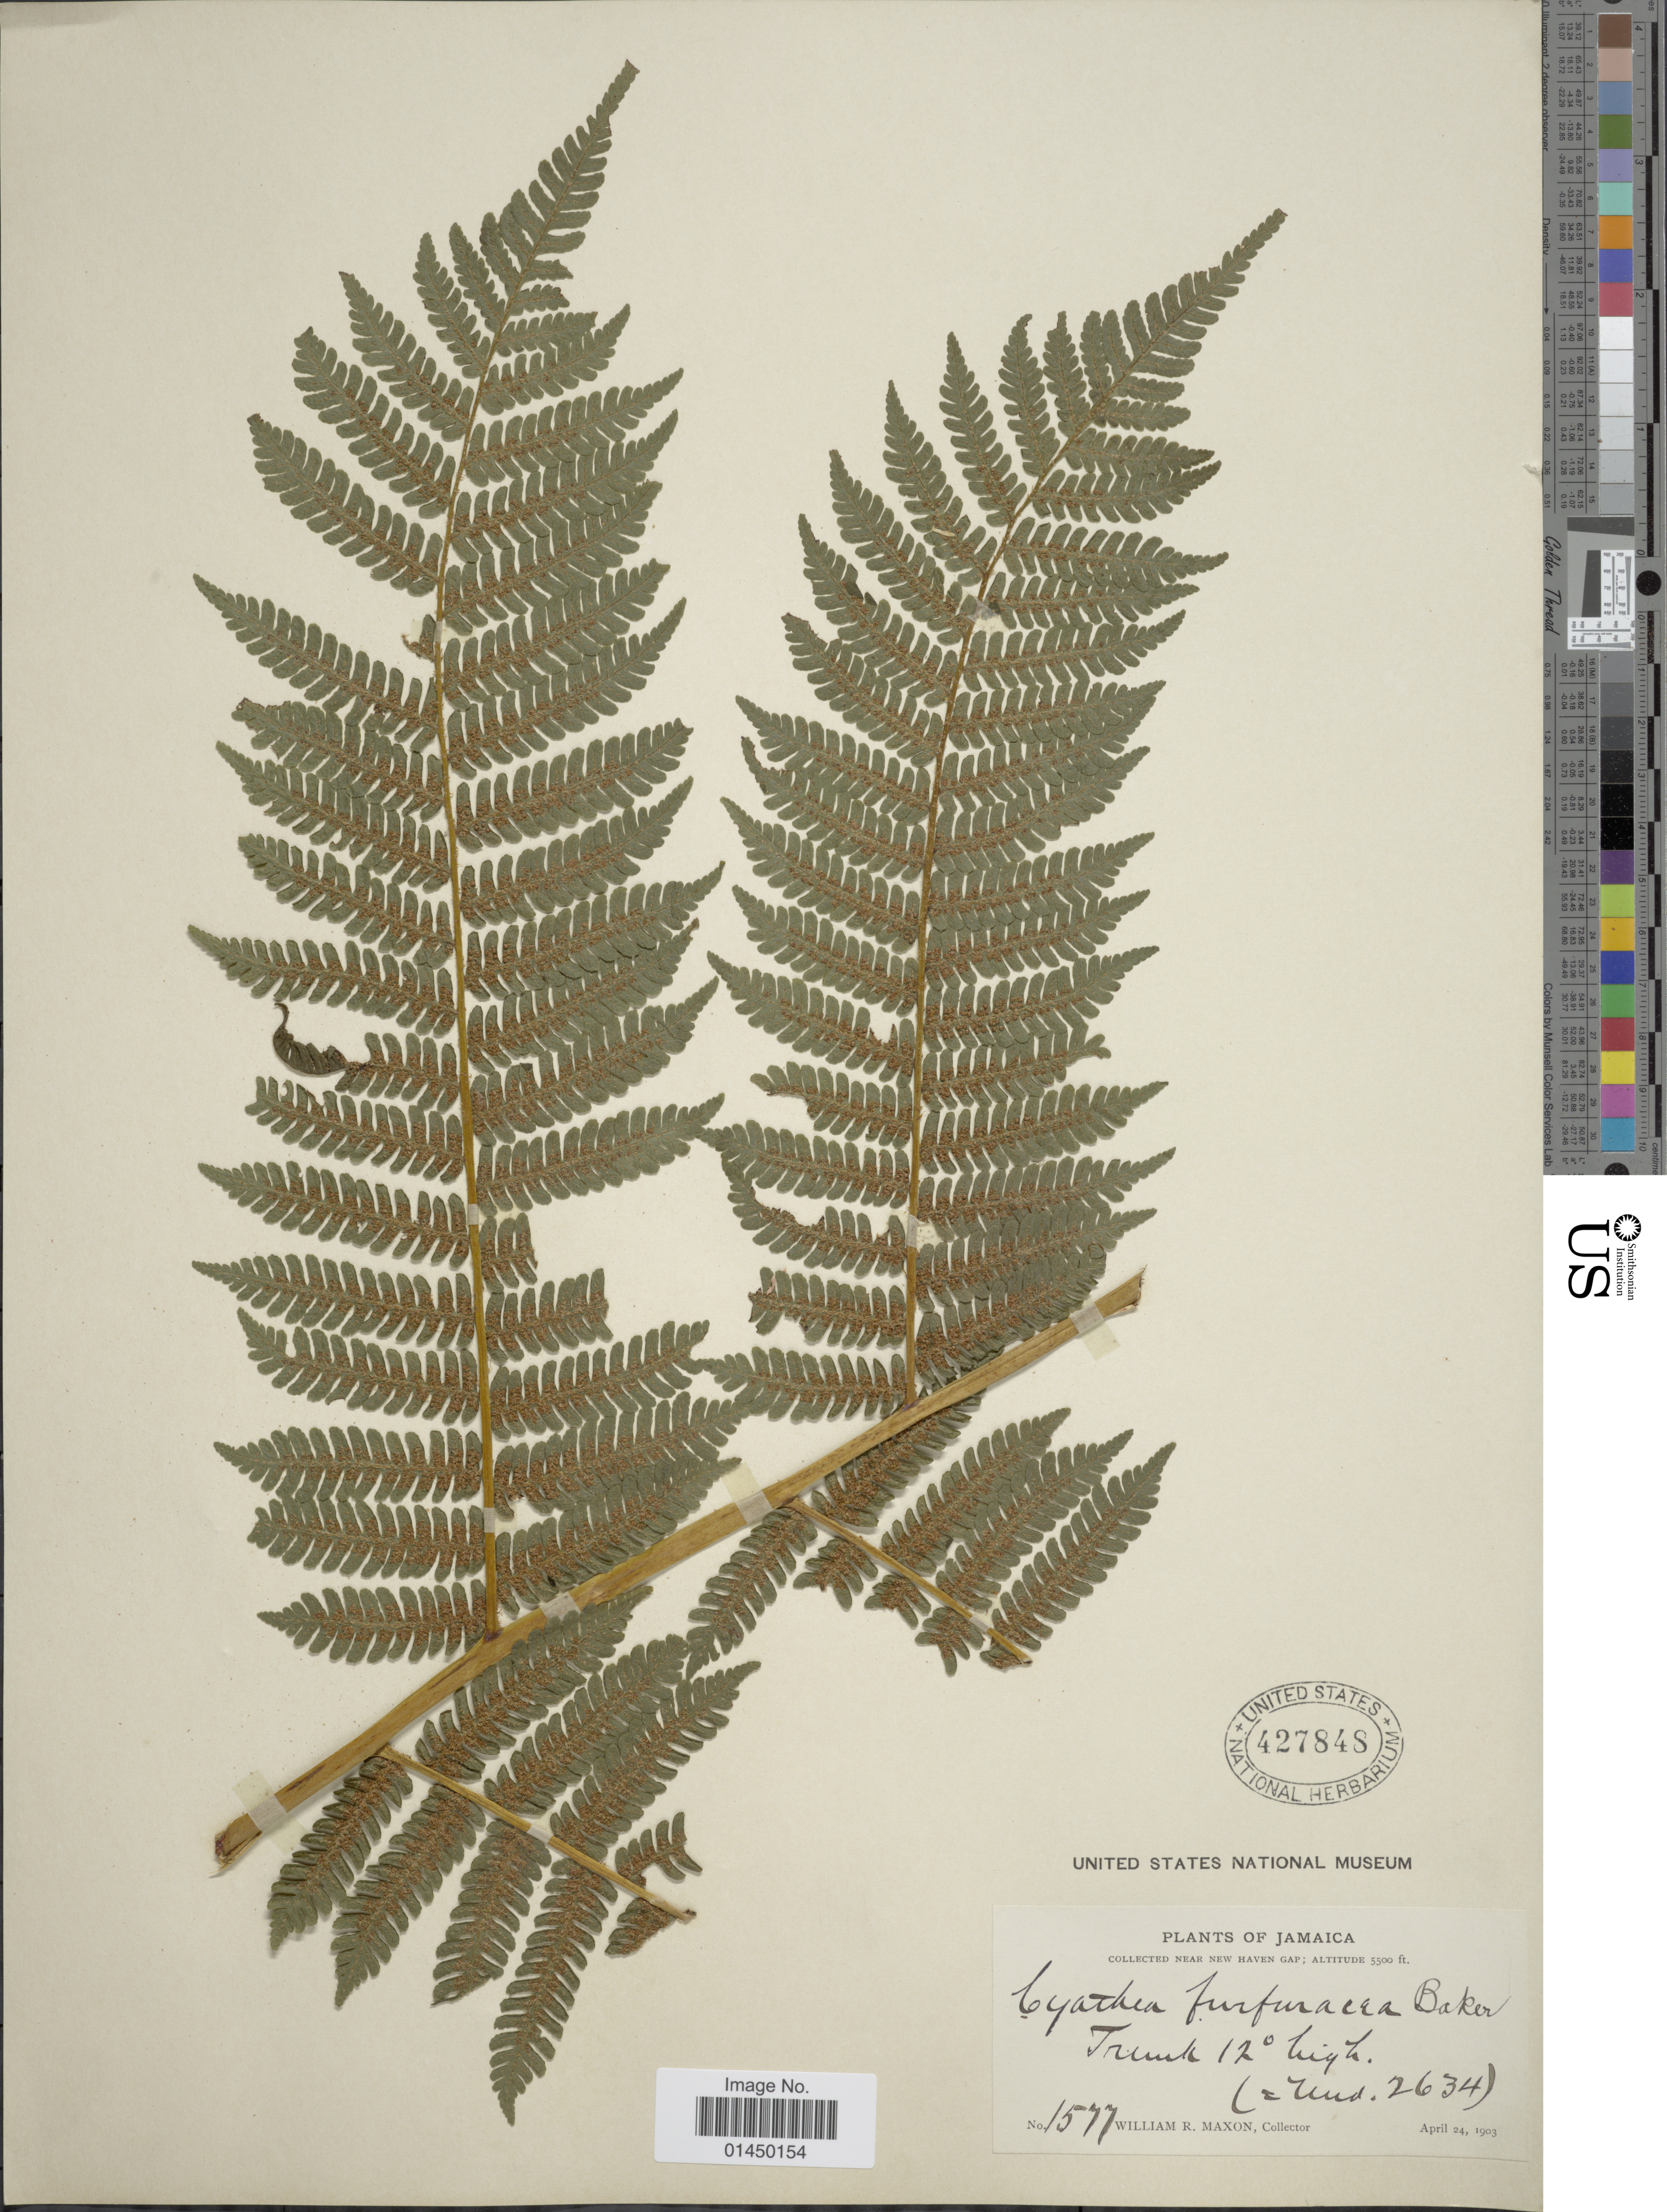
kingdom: Plantae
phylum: Tracheophyta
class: Polypodiopsida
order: Cyatheales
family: Cyatheaceae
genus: Cyathea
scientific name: Cyathea furfuracea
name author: Christ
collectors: W. R. Maxon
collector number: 1577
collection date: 1903-04-14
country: Jamaica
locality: Near New Haven Gap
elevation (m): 1676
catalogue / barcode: US 427848